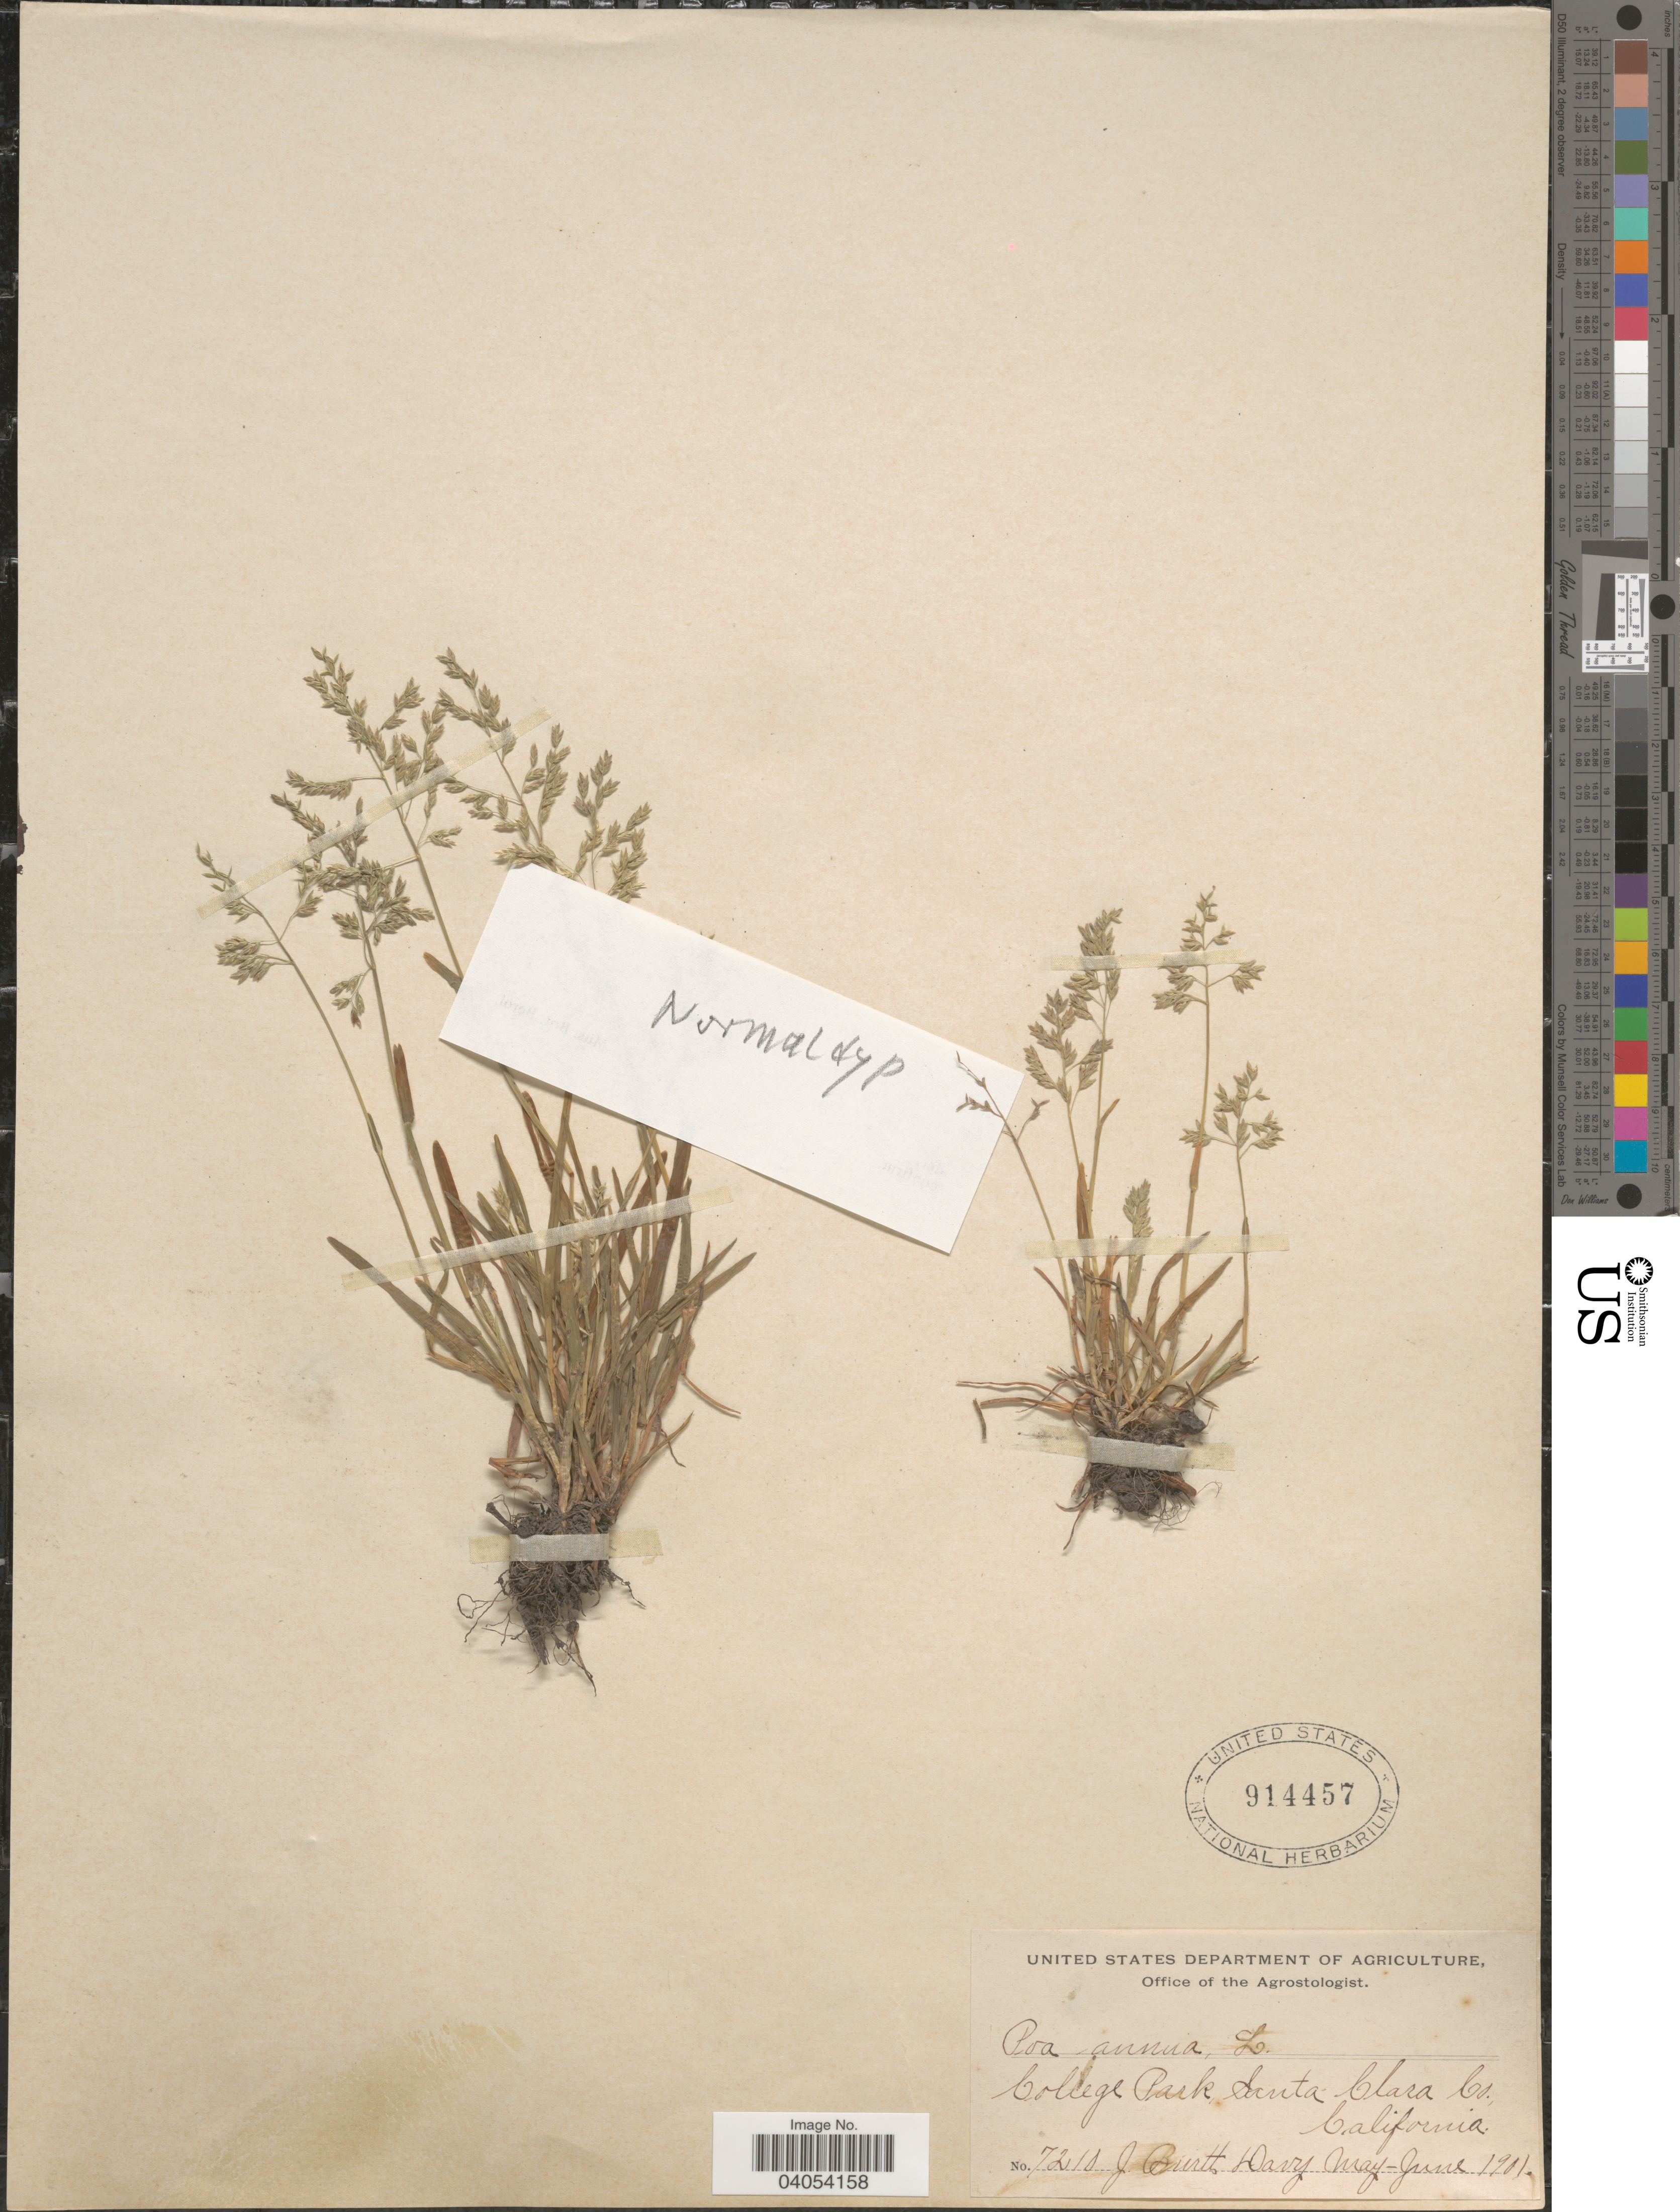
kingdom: Plantae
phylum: Tracheophyta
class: Liliopsida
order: Poales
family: Poaceae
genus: Poa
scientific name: Poa annua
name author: L.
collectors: J. Burtt Davy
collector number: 7210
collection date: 1901-05/1901-06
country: United States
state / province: California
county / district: Santa Clara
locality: College Park, Santa Clara Co.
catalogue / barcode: US 914457